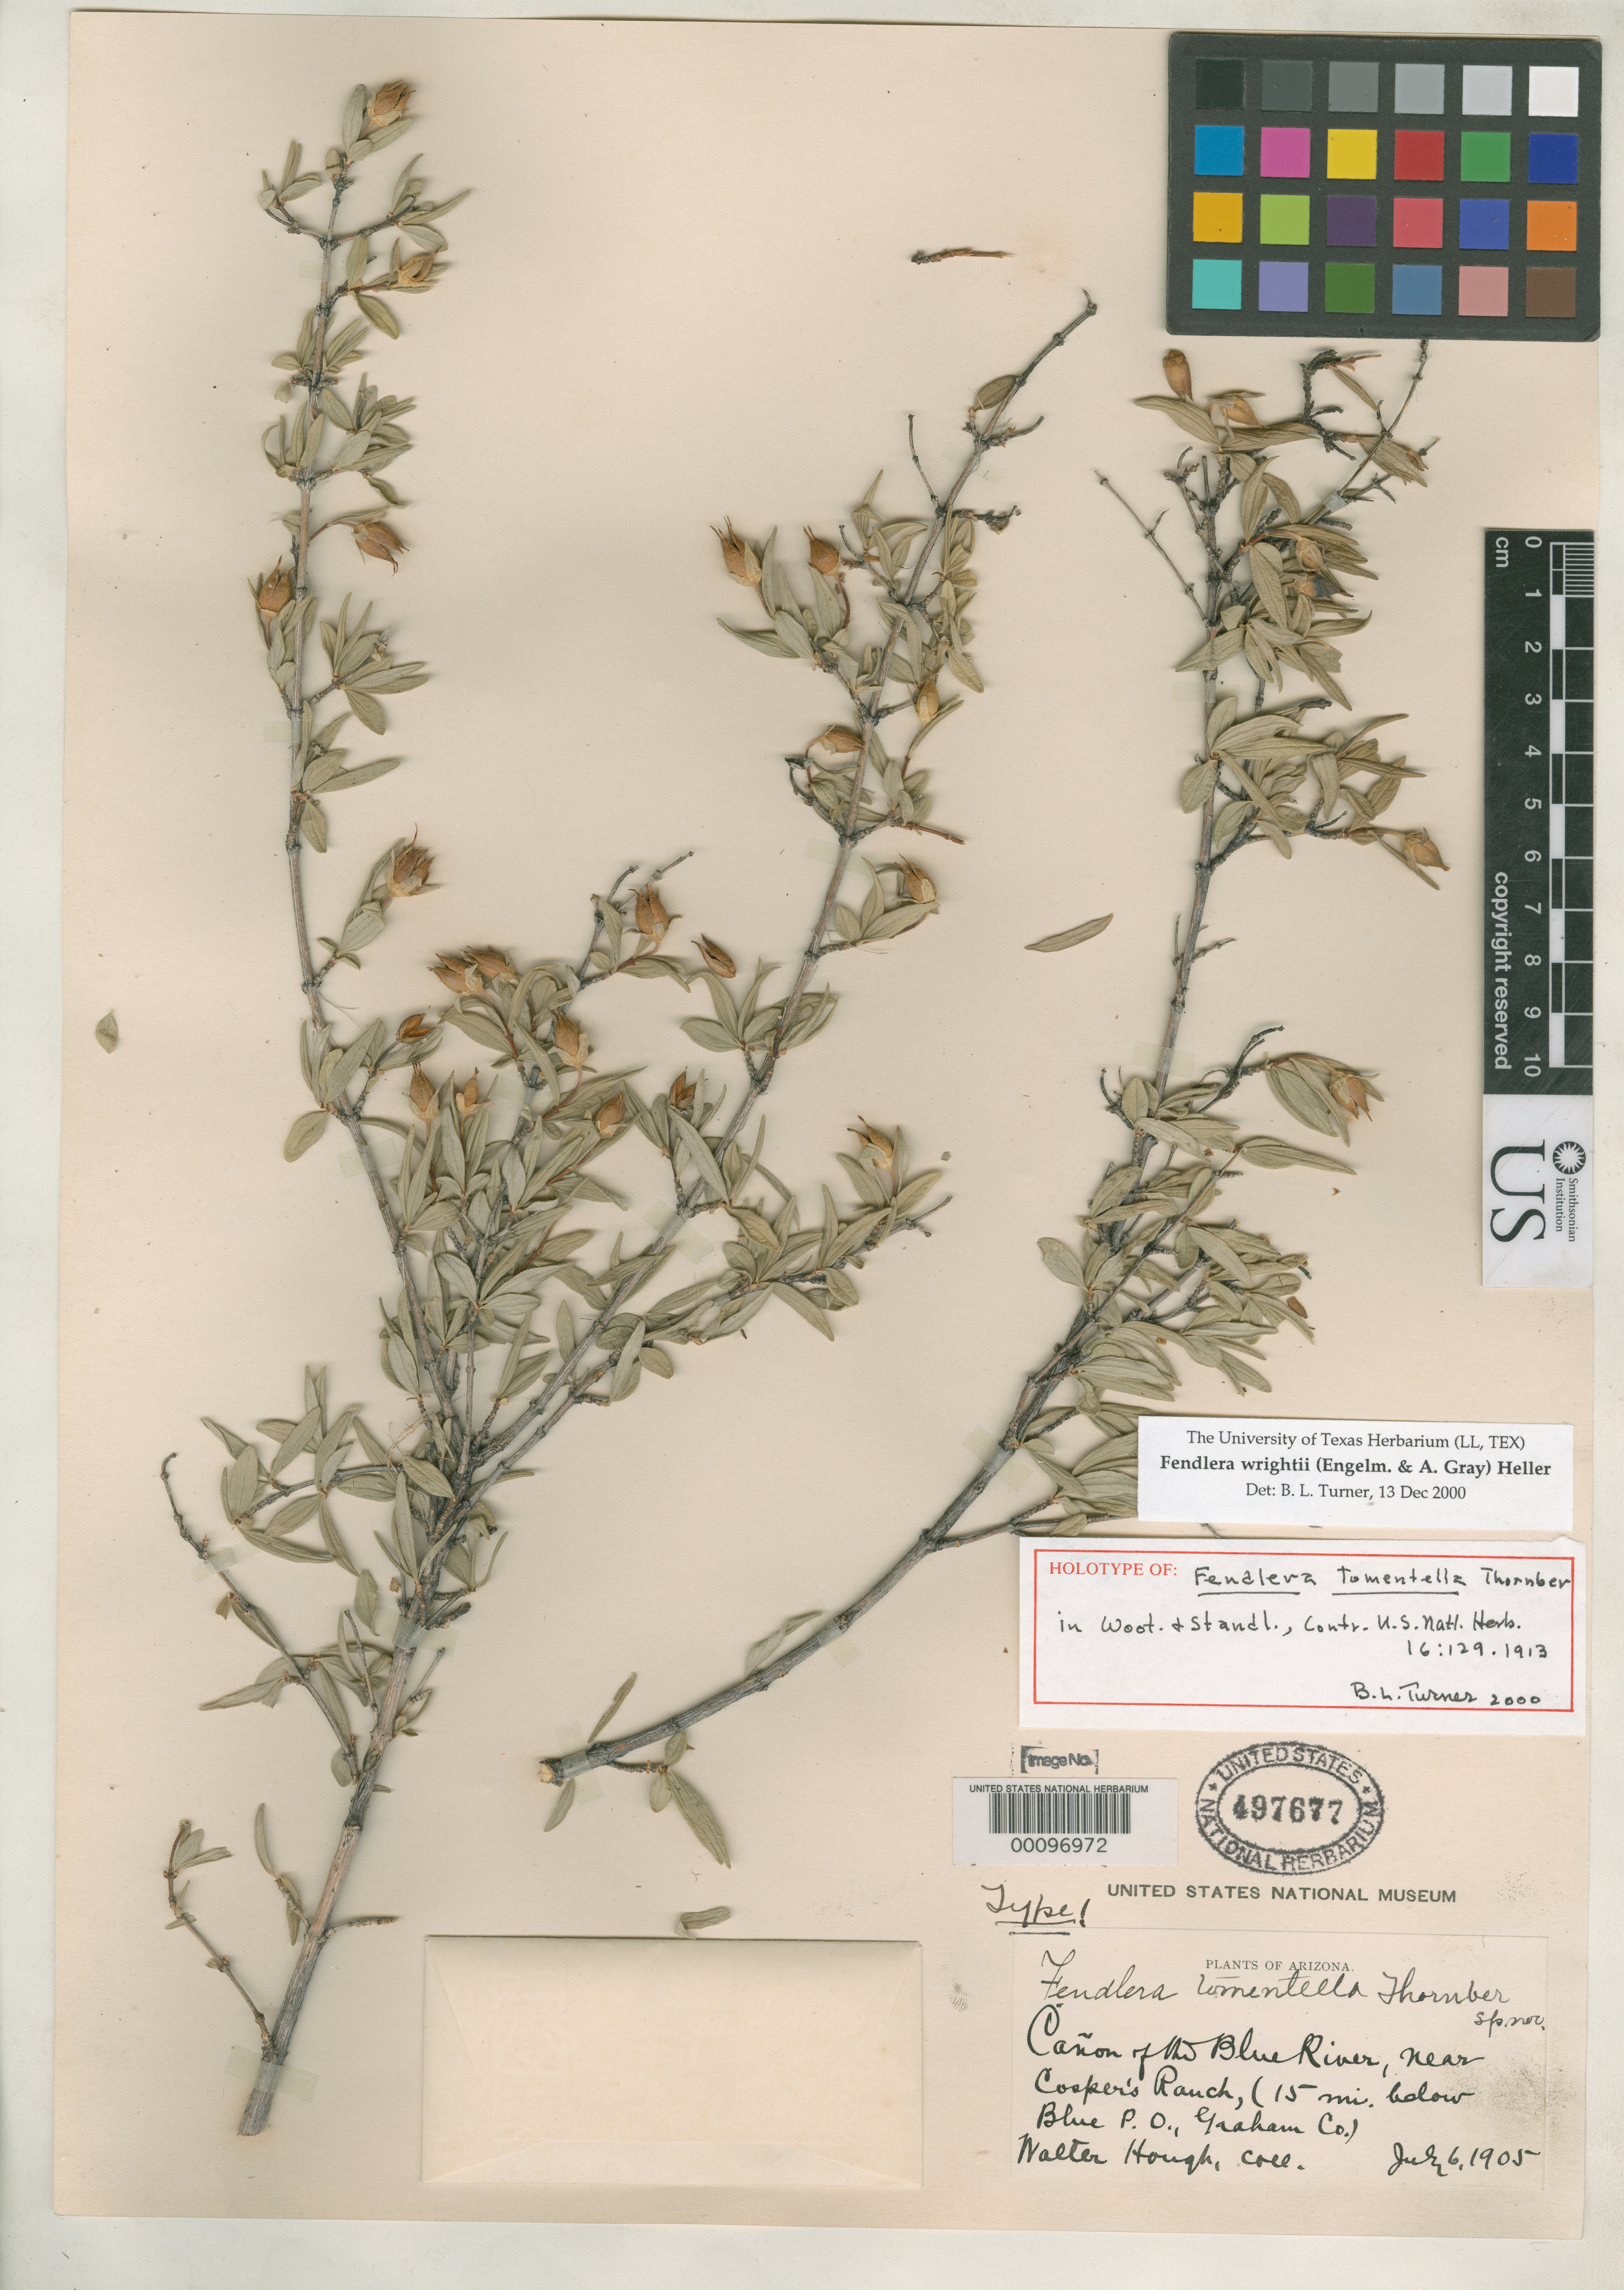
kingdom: Plantae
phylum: Tracheophyta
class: Magnoliopsida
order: Cornales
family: Hydrangeaceae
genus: Fendlera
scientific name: Fendlera tomentella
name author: Thornber in Wooton & Standl.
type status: Holotype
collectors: W. Hough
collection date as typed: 06 Jul 1905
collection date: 1905-07-06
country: United States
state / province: Arizona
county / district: Graham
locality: Blue River near Cooper's ranch.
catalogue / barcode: US 497677